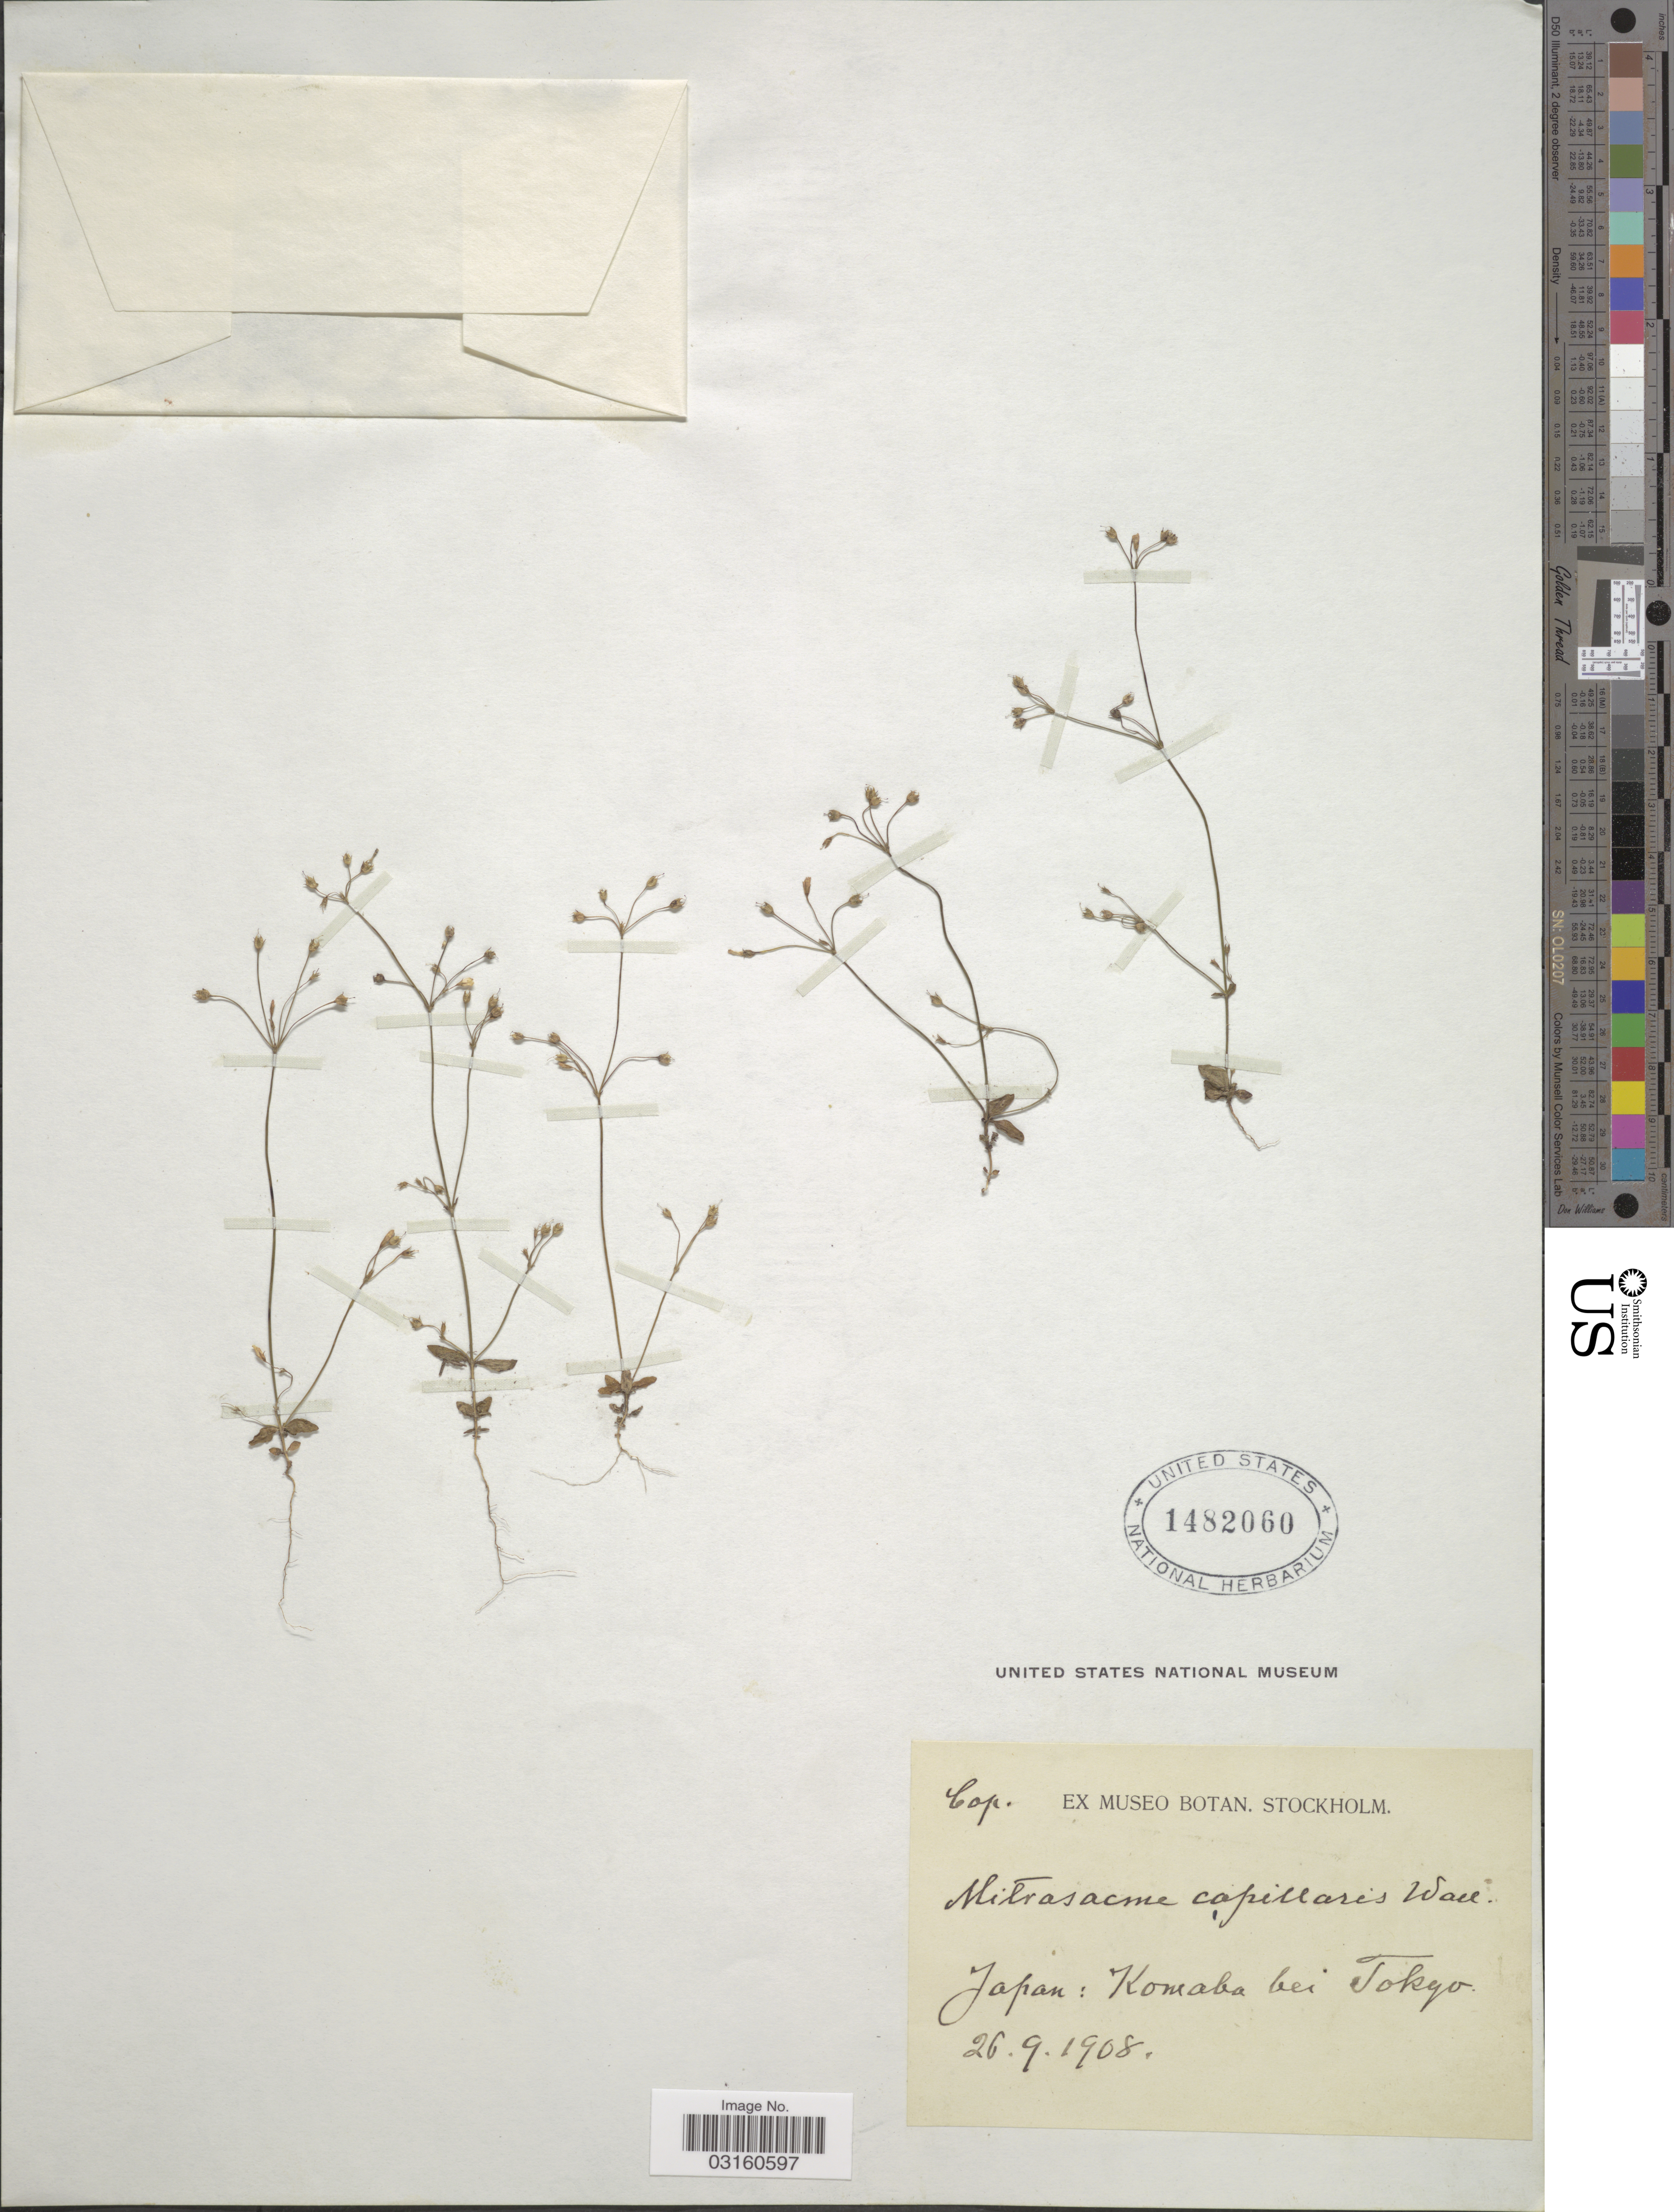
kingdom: Plantae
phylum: Tracheophyta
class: Magnoliopsida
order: Gentianales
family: Loganiaceae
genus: Mitrasacme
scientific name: Mitrasacme pygmaea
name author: R. Br.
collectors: ex herb. Stockholm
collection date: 1908-09-26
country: Japan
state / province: Tokyo, Federal City of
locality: Komaba bei Tokyo.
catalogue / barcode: US 1482060